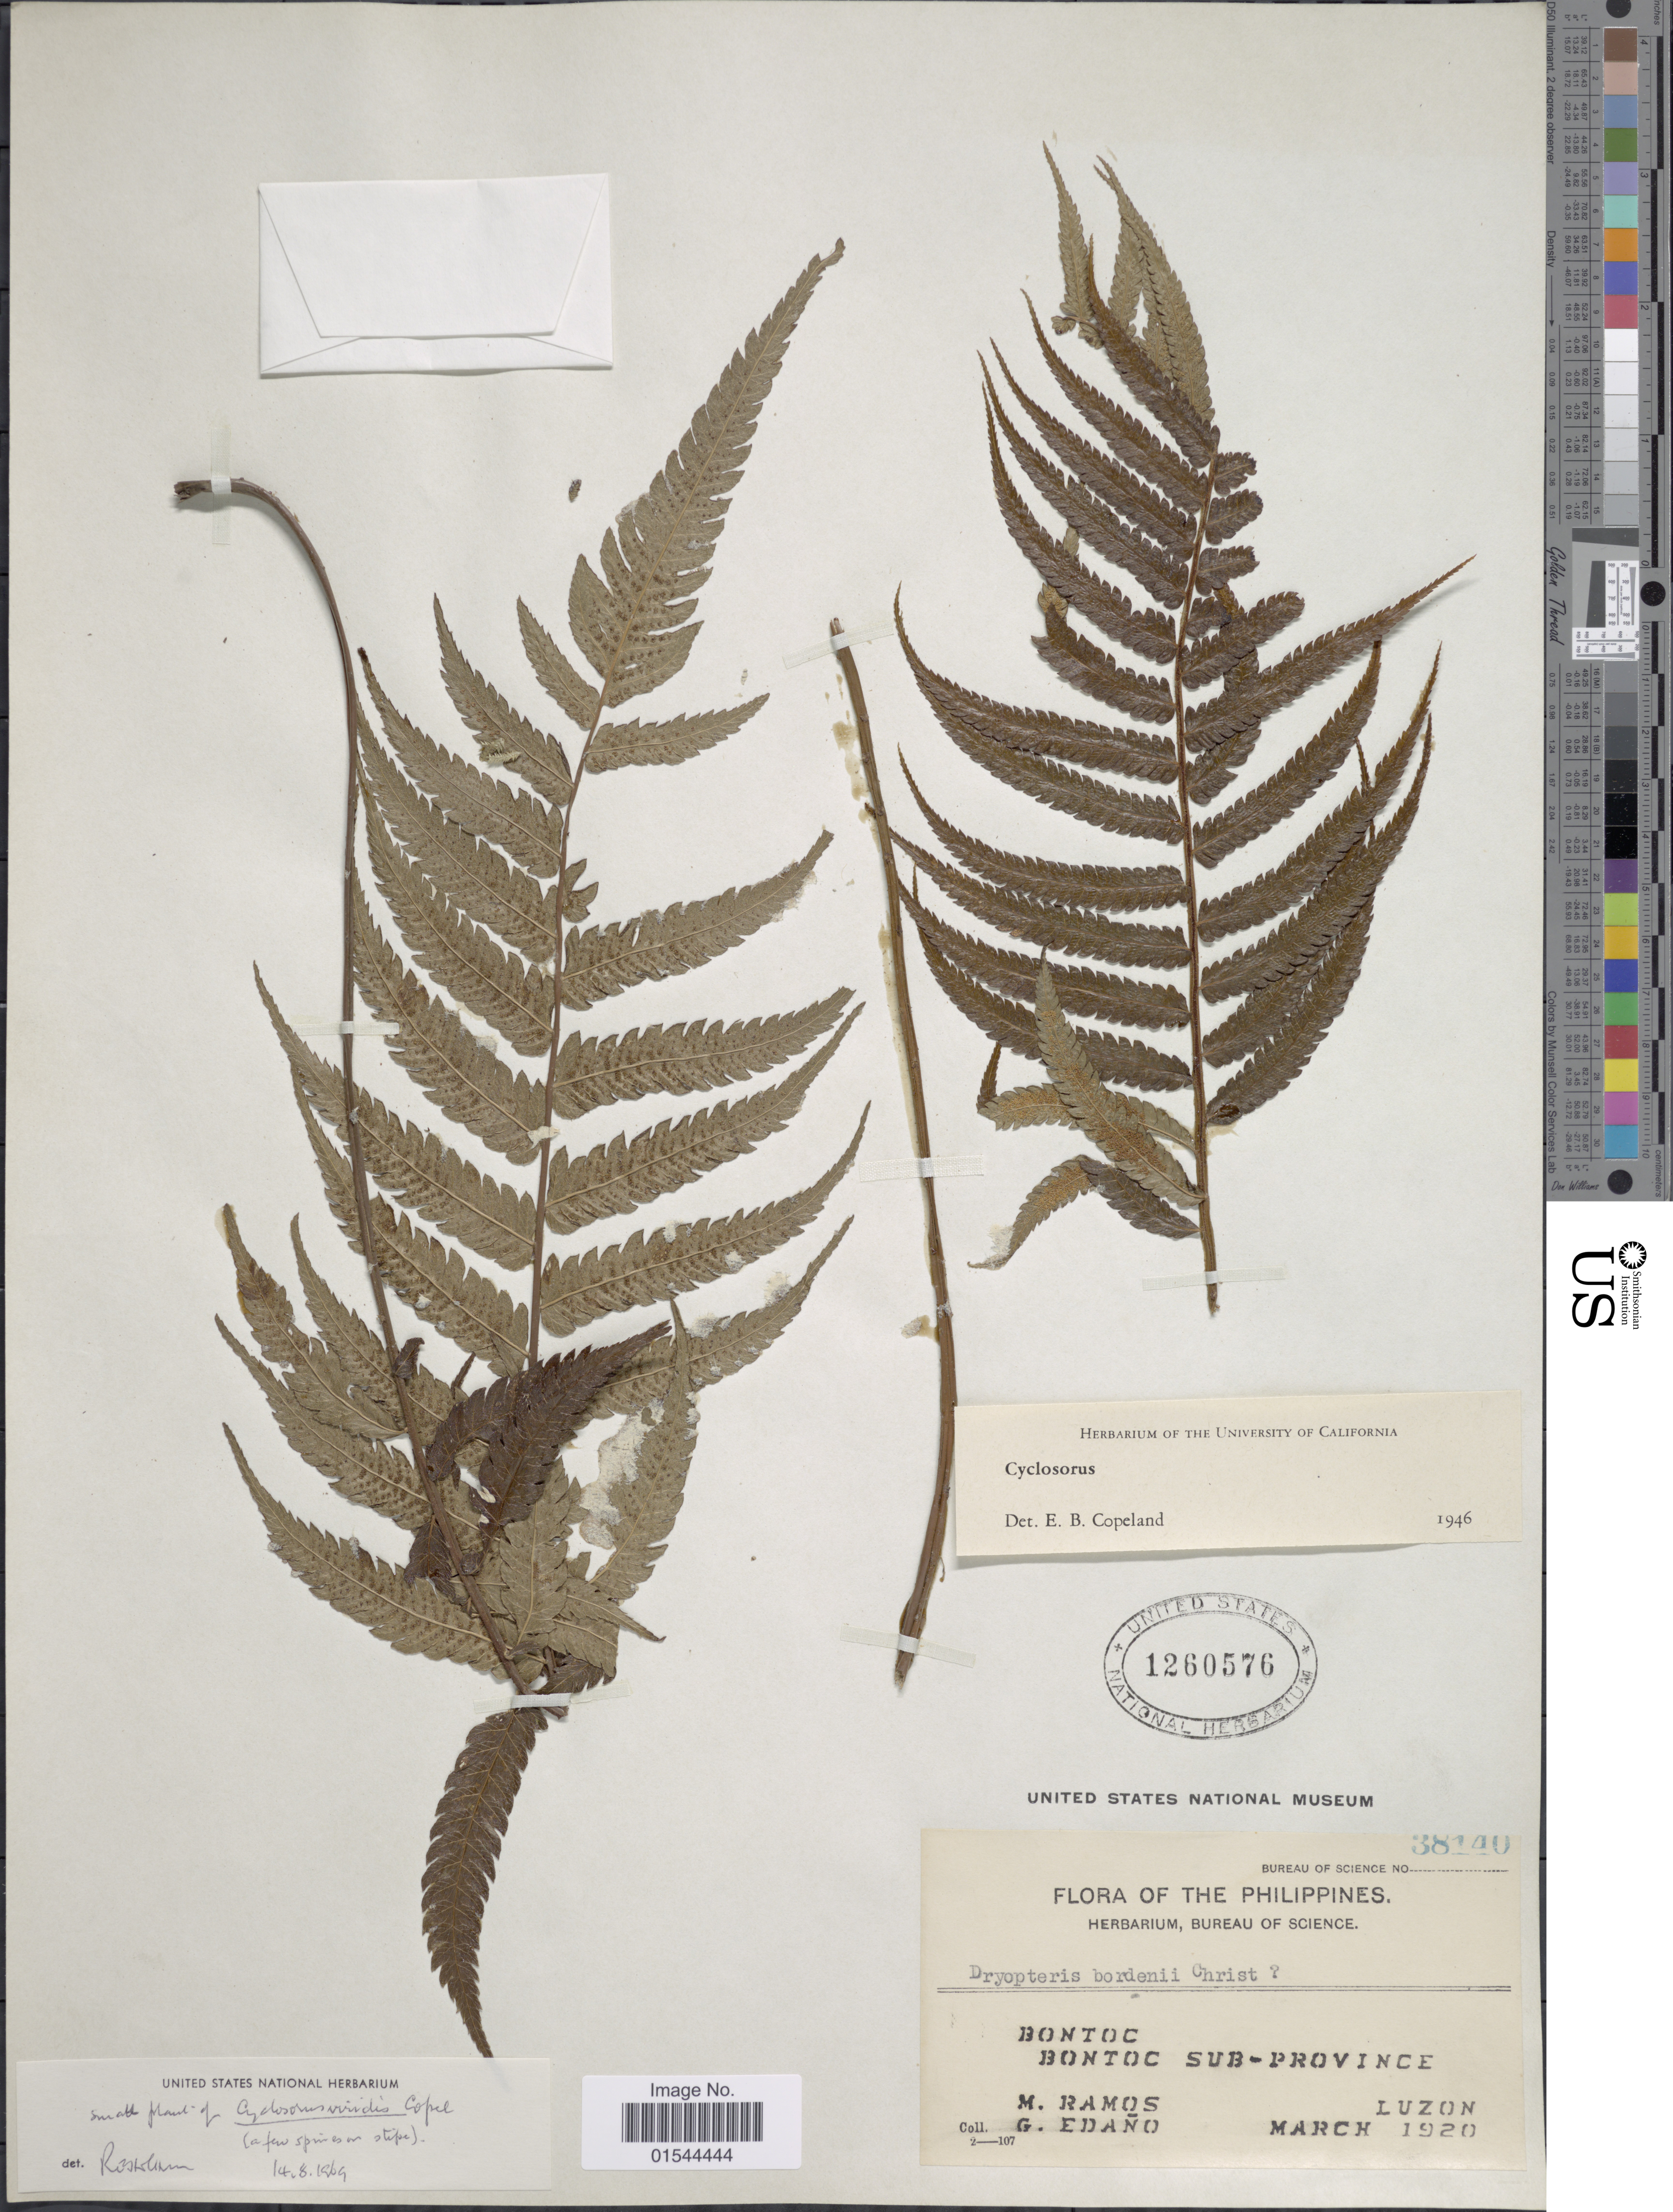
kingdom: Plantae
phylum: Tracheophyta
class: Polypodiopsida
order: Polypodiales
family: Thelypteridaceae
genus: Pneumatopteris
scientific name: Pneumatopteris glabra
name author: (Copel.) Holttum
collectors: M. Ramos & G. Edaño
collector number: Bureau of Science 38140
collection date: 1920-03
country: Philippines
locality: Bontoc, Bontoc Sub-Province, Luzon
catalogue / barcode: US 1260576